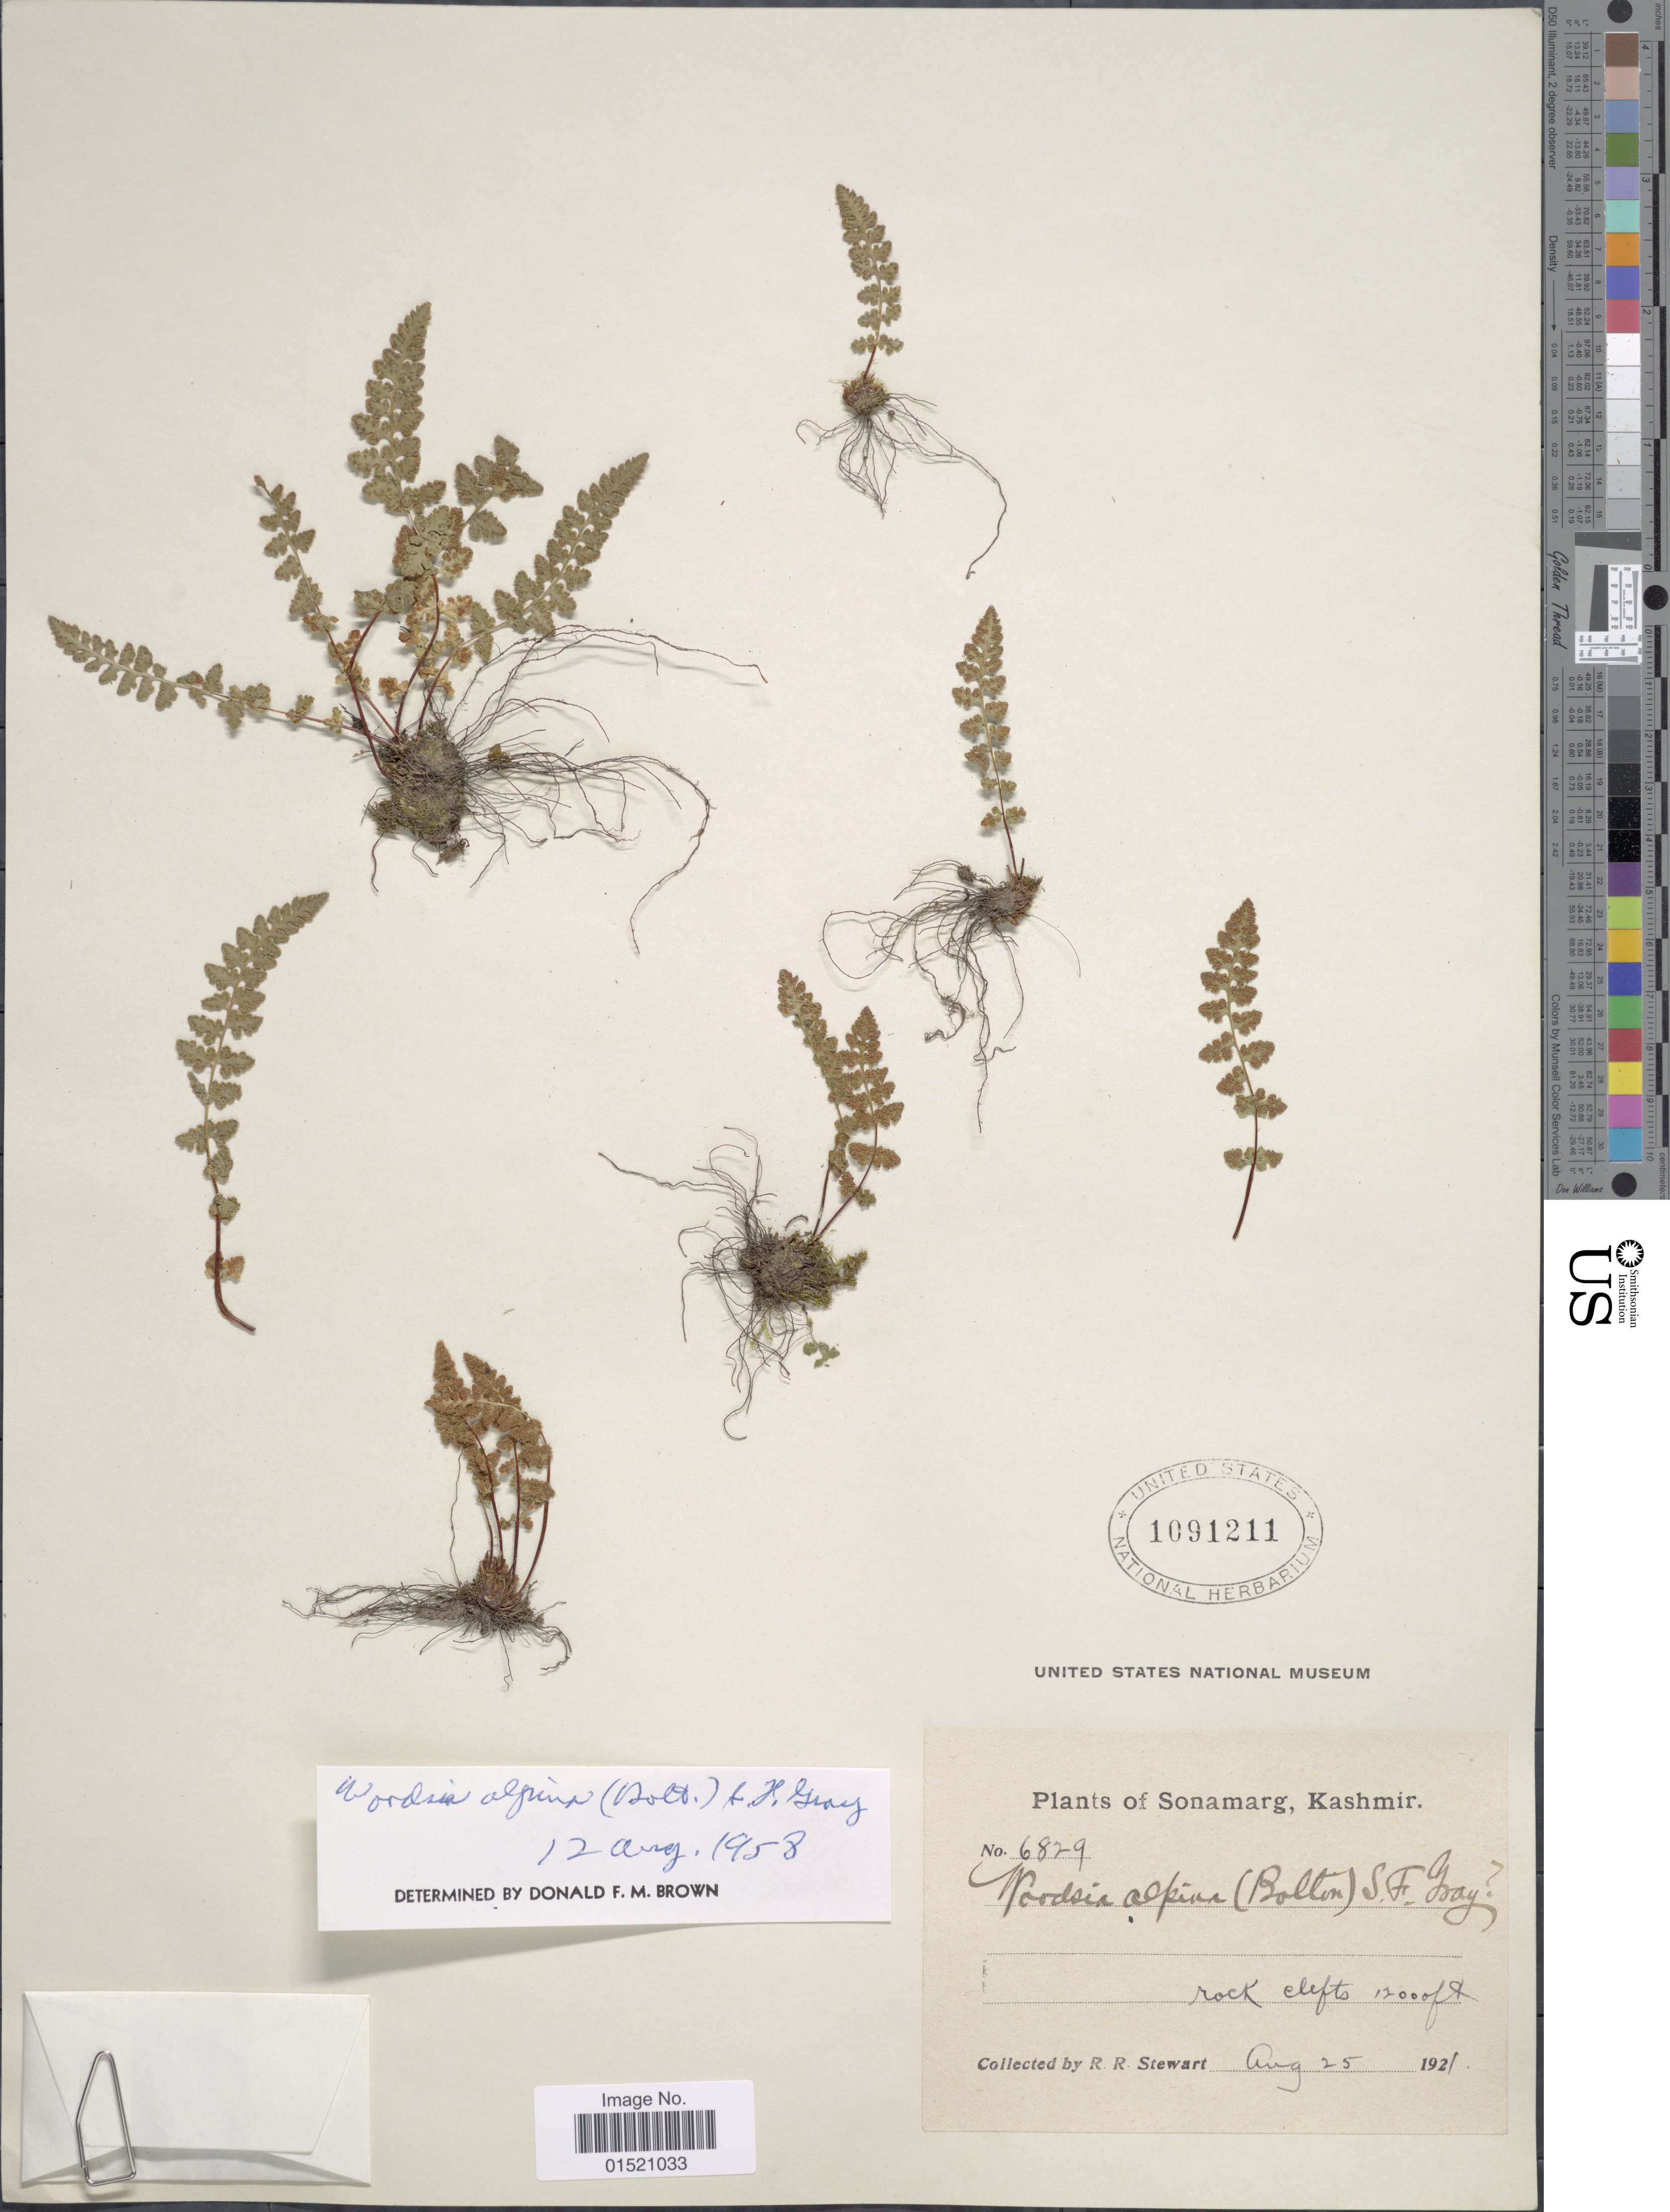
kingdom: Plantae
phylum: Tracheophyta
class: Polypodiopsida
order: Polypodiales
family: Woodsiaceae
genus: Woodsia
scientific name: Woodsia alpina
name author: (Bolton) S.F. Gray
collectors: R. R. Stewart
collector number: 6829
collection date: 1921-08-25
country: India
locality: Sonamarg, Kashmir,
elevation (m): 3658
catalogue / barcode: US 1091211